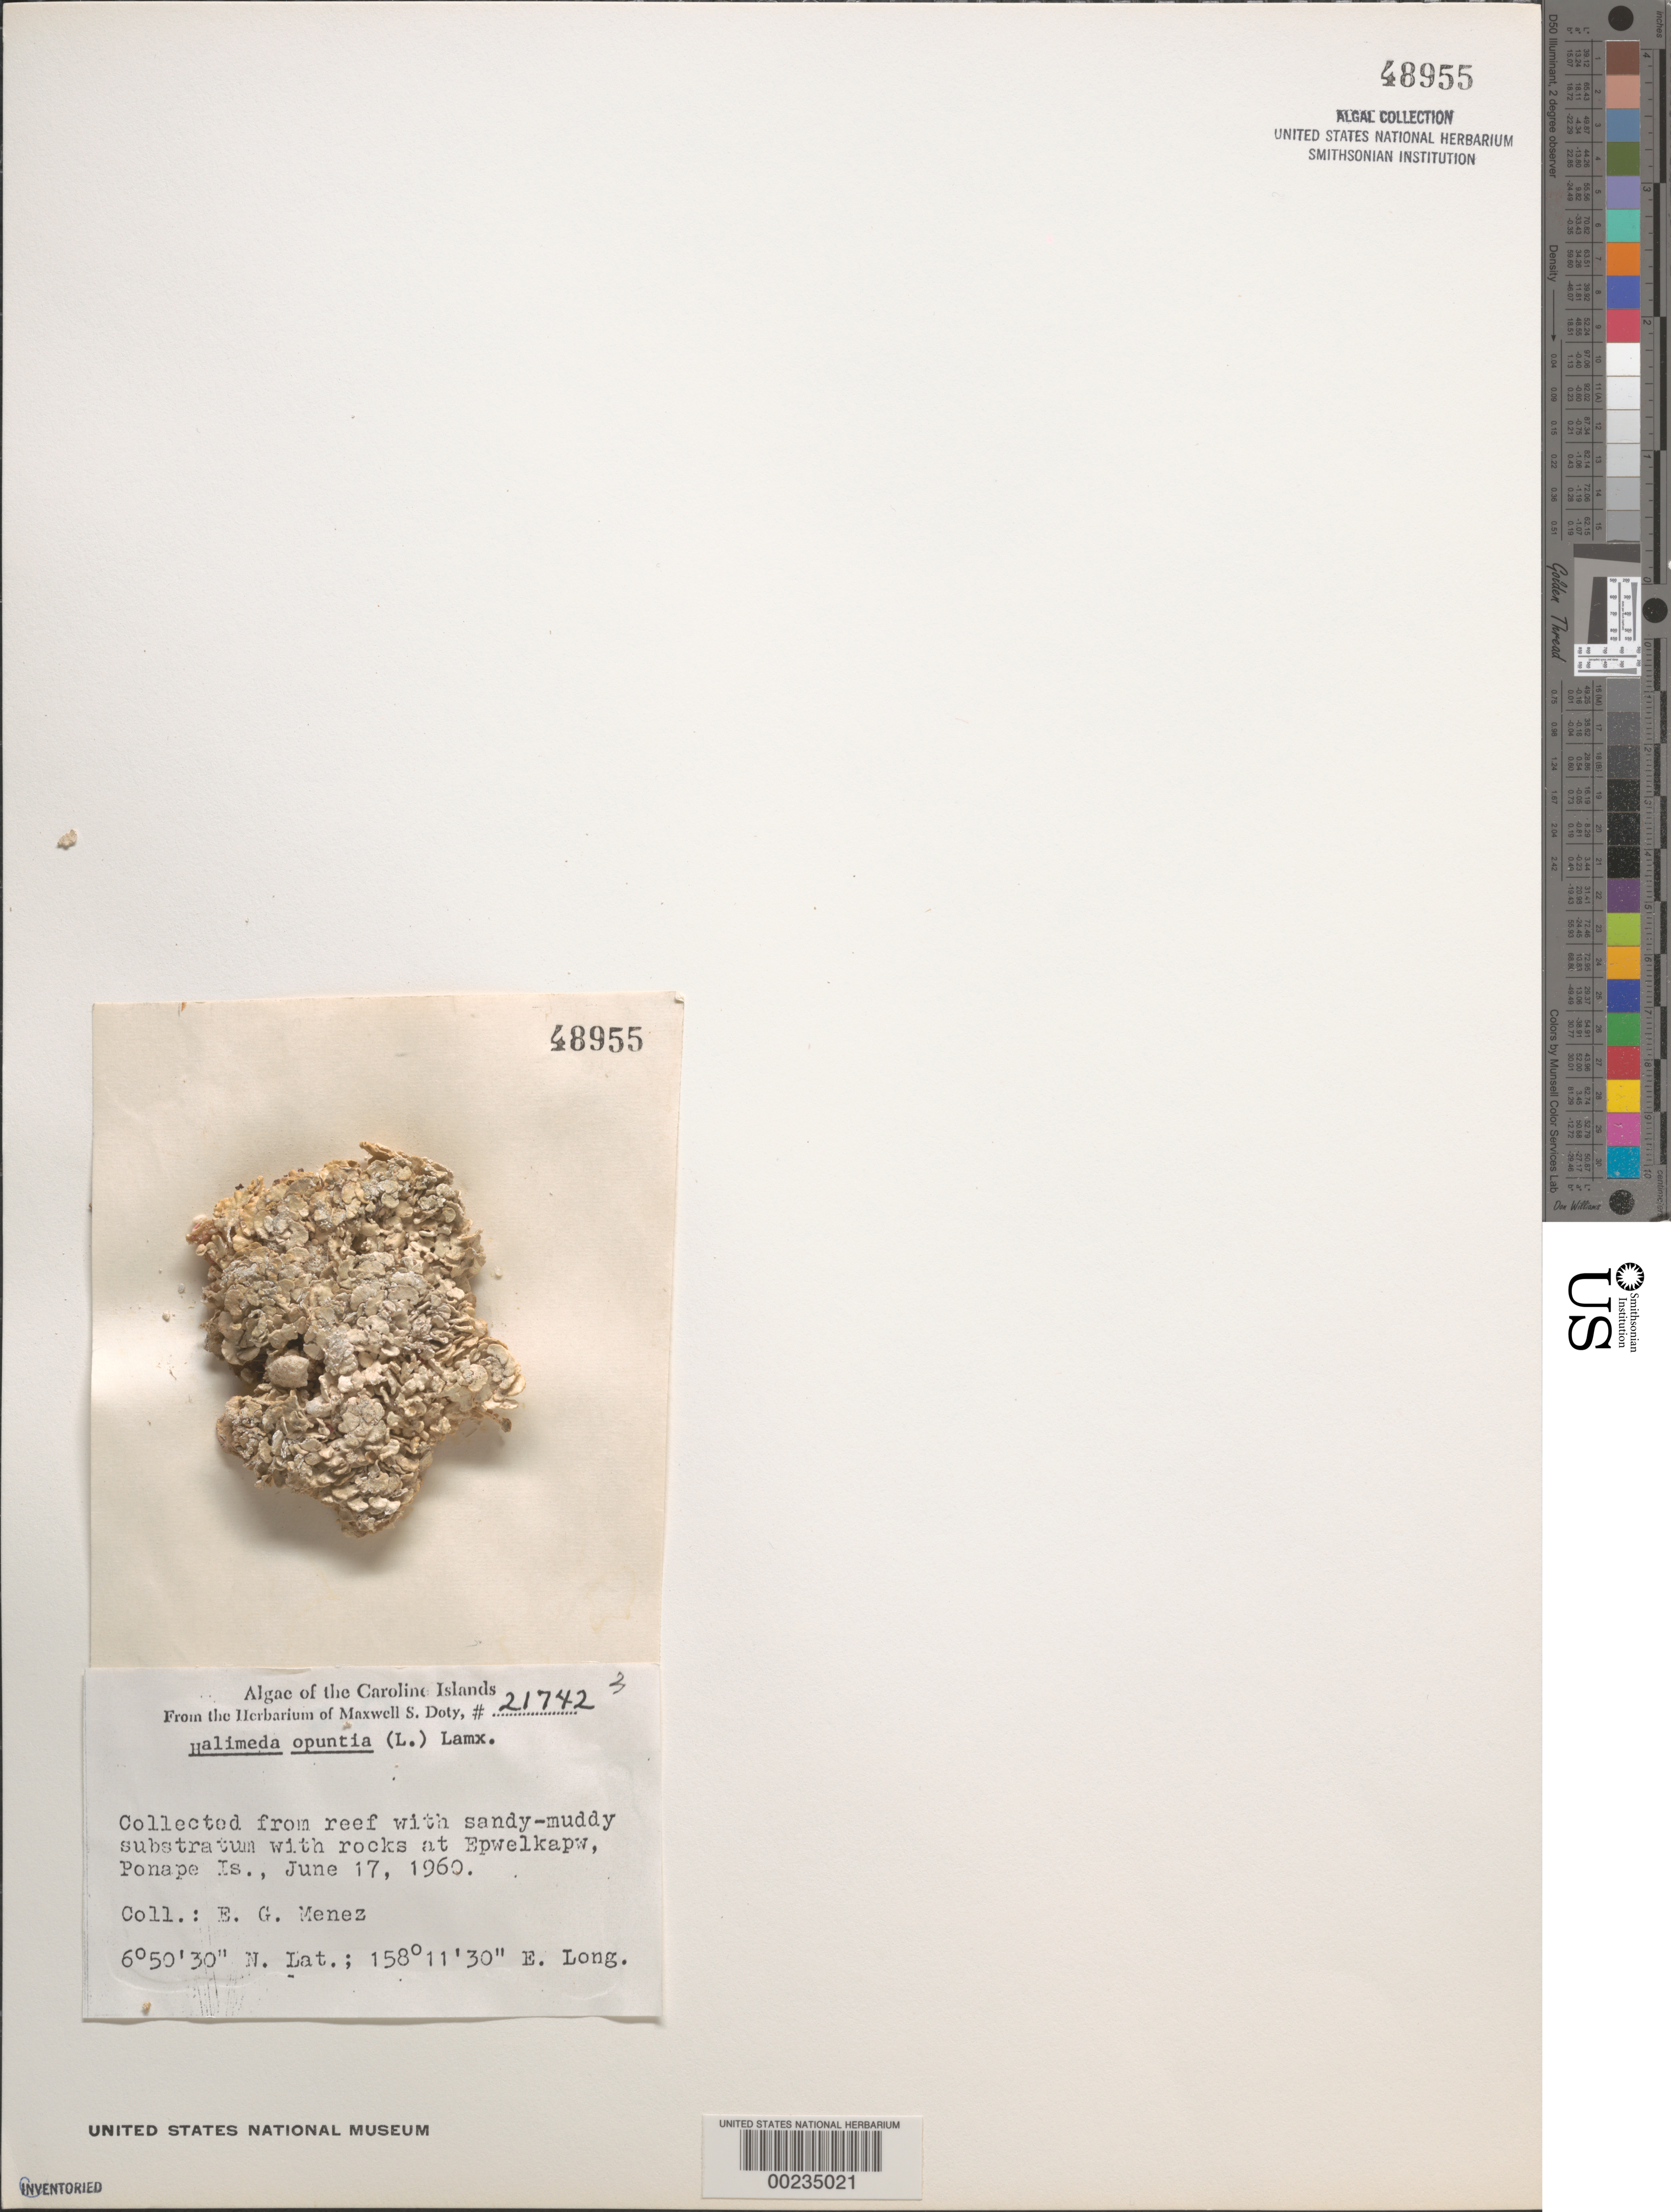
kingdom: Plantae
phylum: Chlorophyta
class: Ulvophyceae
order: Bryopsidales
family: Halimedaceae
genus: Halimeda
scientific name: Halimeda opuntia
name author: (L.) J.V.Lamouroux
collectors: Meñez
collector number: MSD 21742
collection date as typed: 17 Jun 1960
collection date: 1960-06-17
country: Micronesia, Federated States of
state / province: Pohnpei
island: Pohnpei [Ponape] Islands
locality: Epwelkapw Islet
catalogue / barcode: US 48955